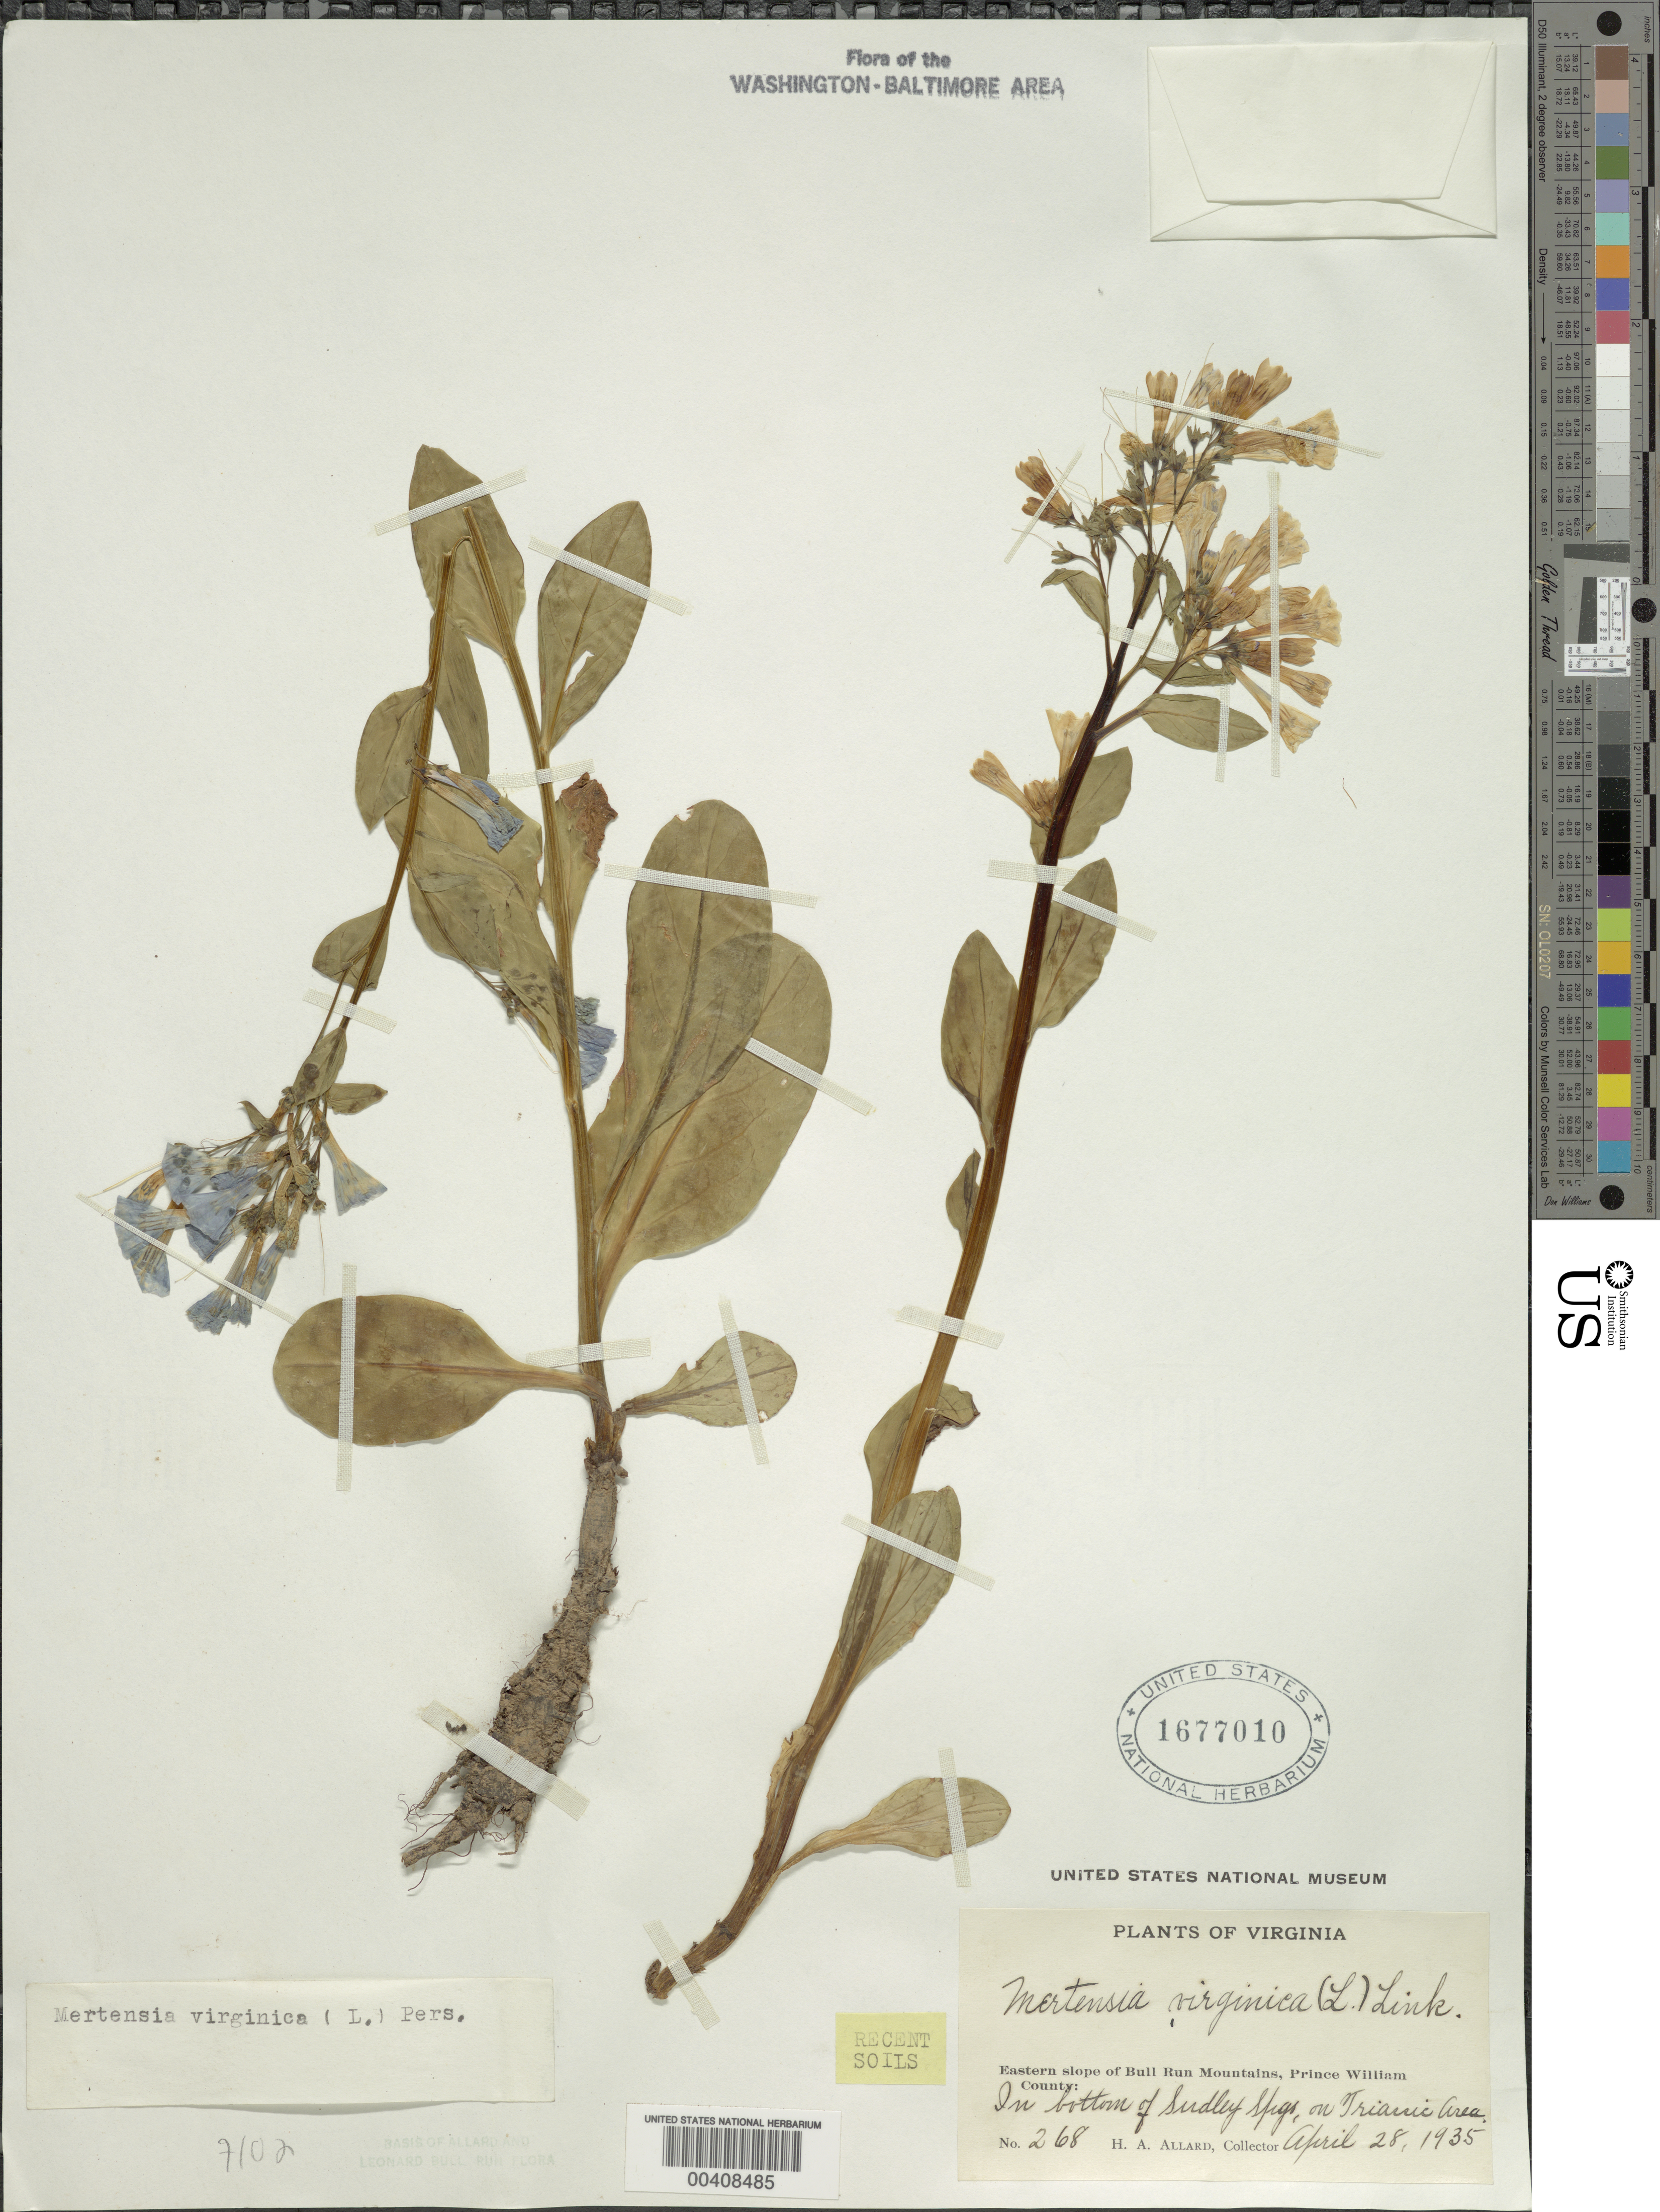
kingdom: Plantae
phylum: Tracheophyta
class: Magnoliopsida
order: Boraginales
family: Boraginaceae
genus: Mertensia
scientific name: Mertensia virginica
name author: (L.) Pers. ex Link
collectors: H. A. Allard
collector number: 268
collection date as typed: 28 Apr 1935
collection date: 1935-04-28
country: United States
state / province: Virginia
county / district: Prince William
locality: Sudley Springs, Bull Run Mountain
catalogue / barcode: US 1677010